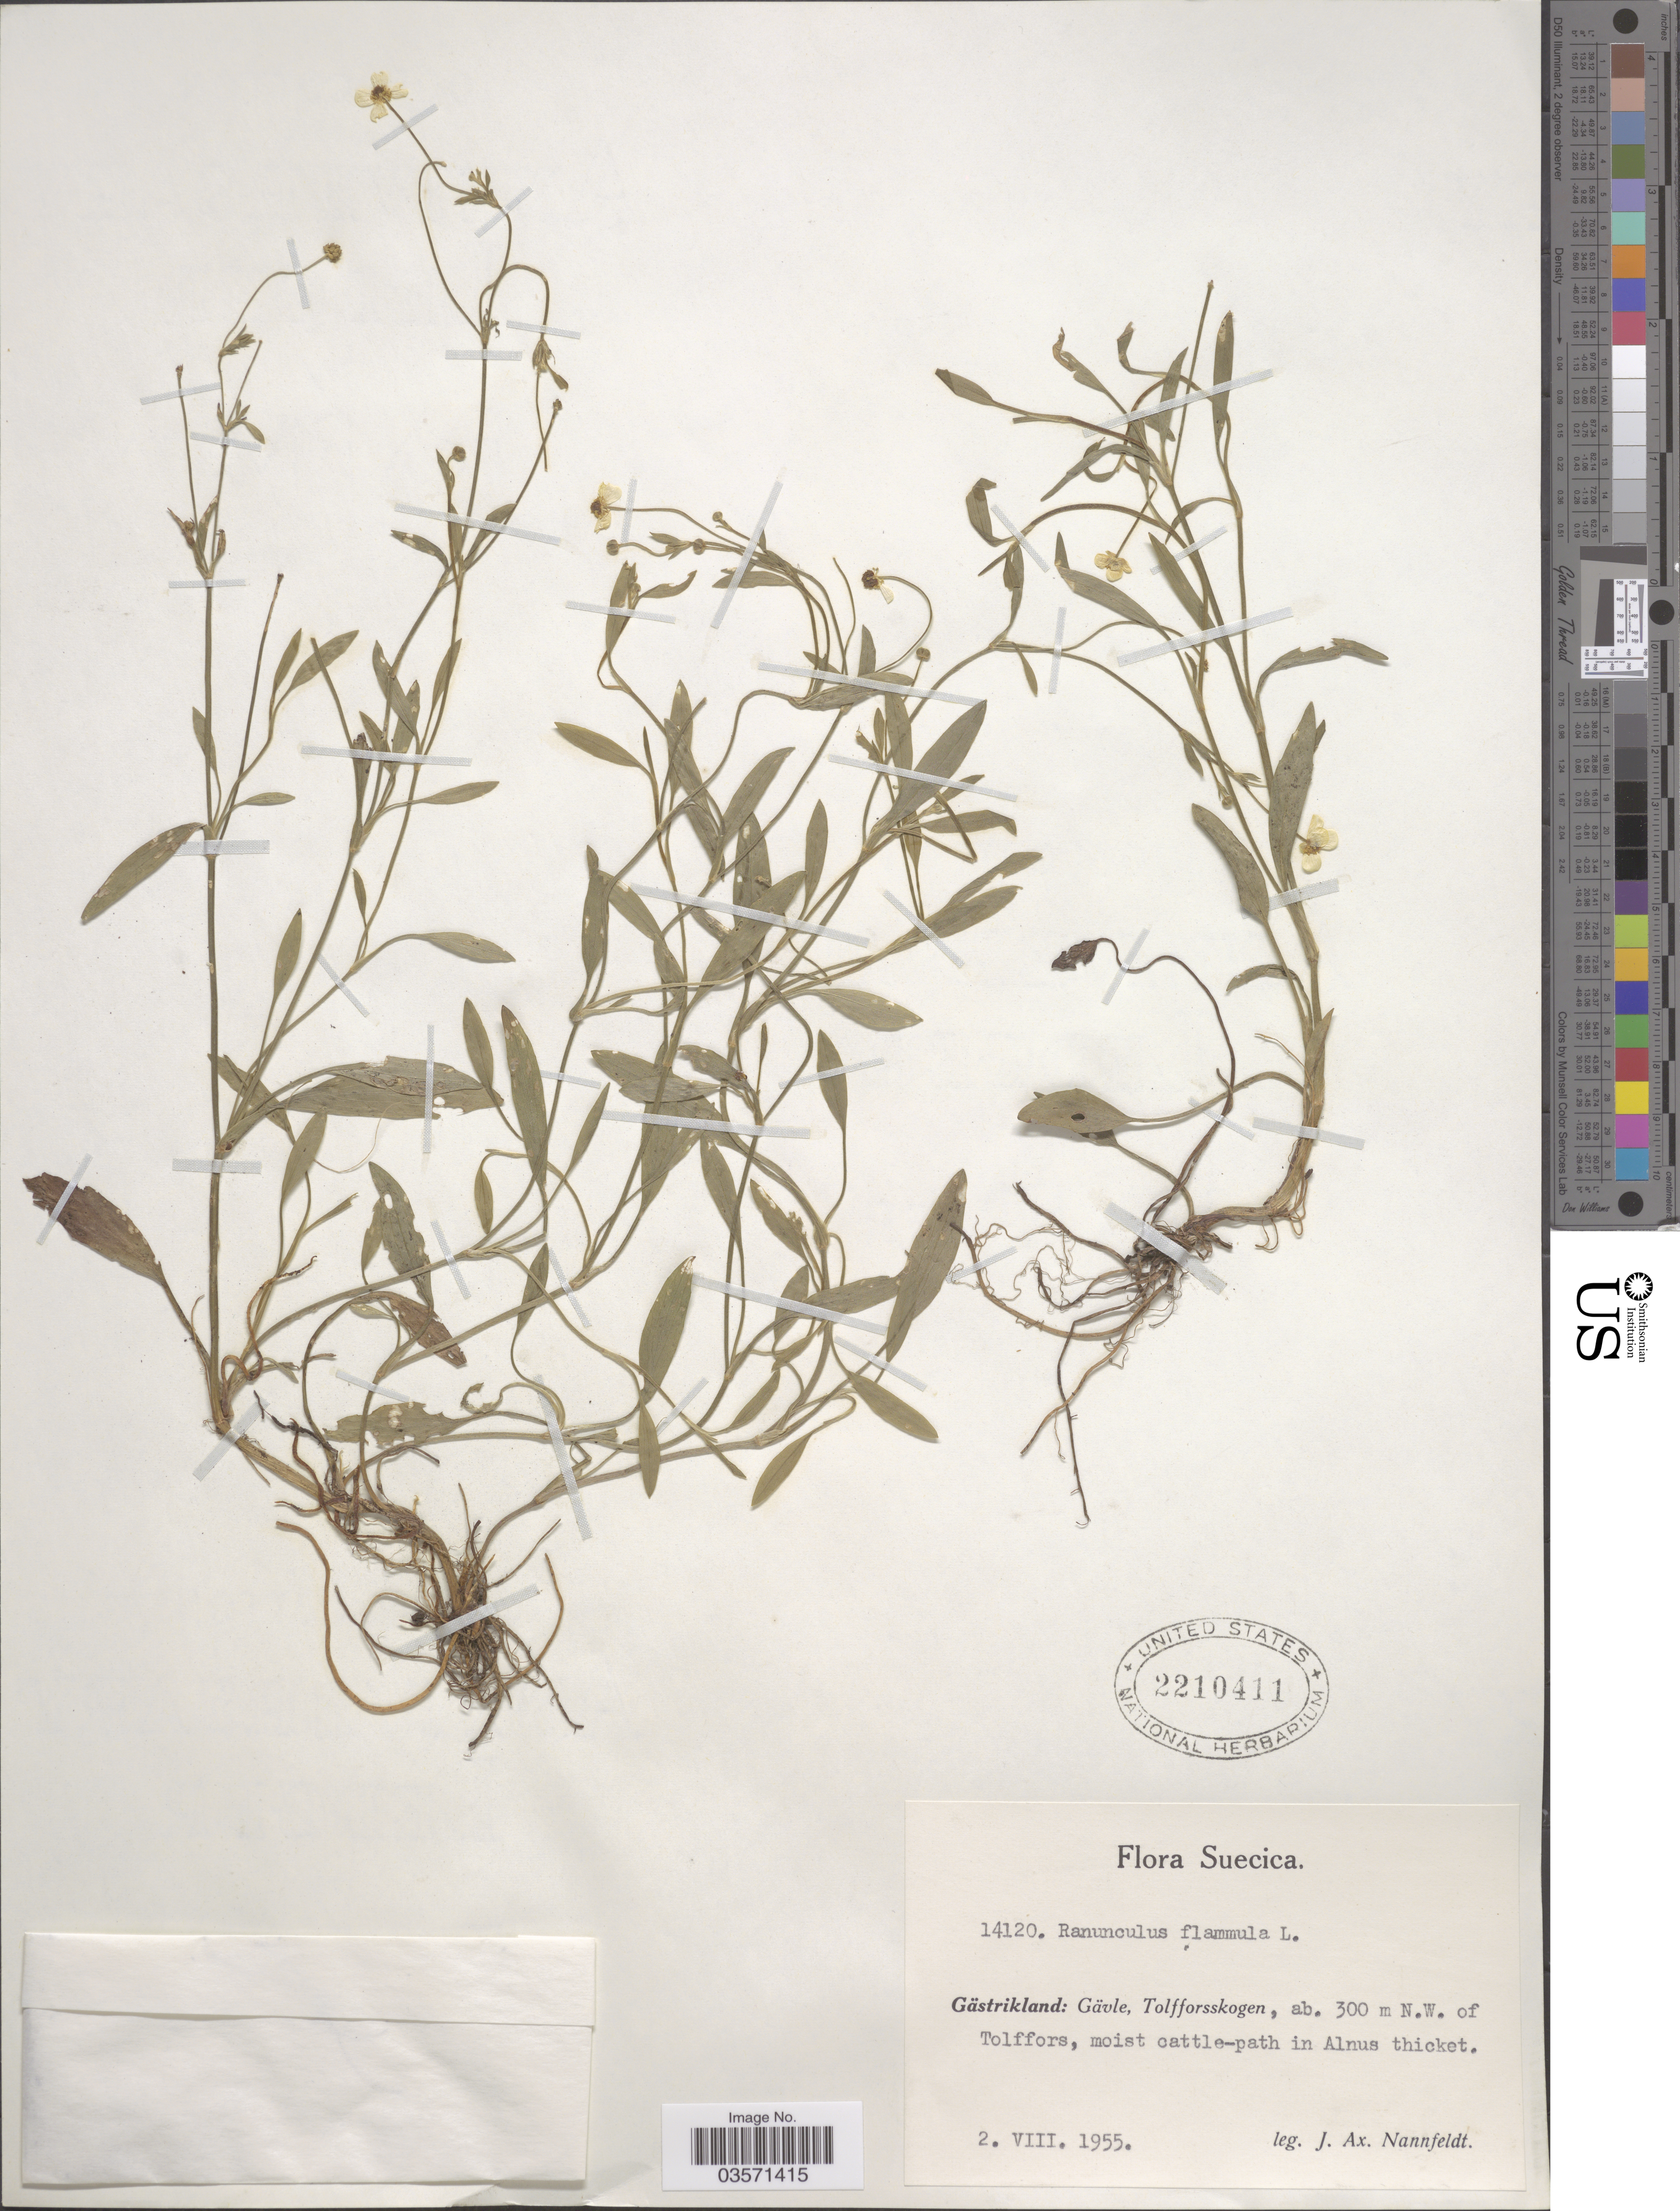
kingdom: Plantae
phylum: Tracheophyta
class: Magnoliopsida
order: Ranunculales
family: Ranunculaceae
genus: Ranunculus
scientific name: Ranunculus flammula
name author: L.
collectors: J. Nannfeldt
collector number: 14120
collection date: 1955-08-02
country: Sweden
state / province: Gavleborg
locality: Suecica. Gästrikland: Gävle, Tolfforsskogen, ab. 300 m N.W. of Tolffors.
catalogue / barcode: US 2210411